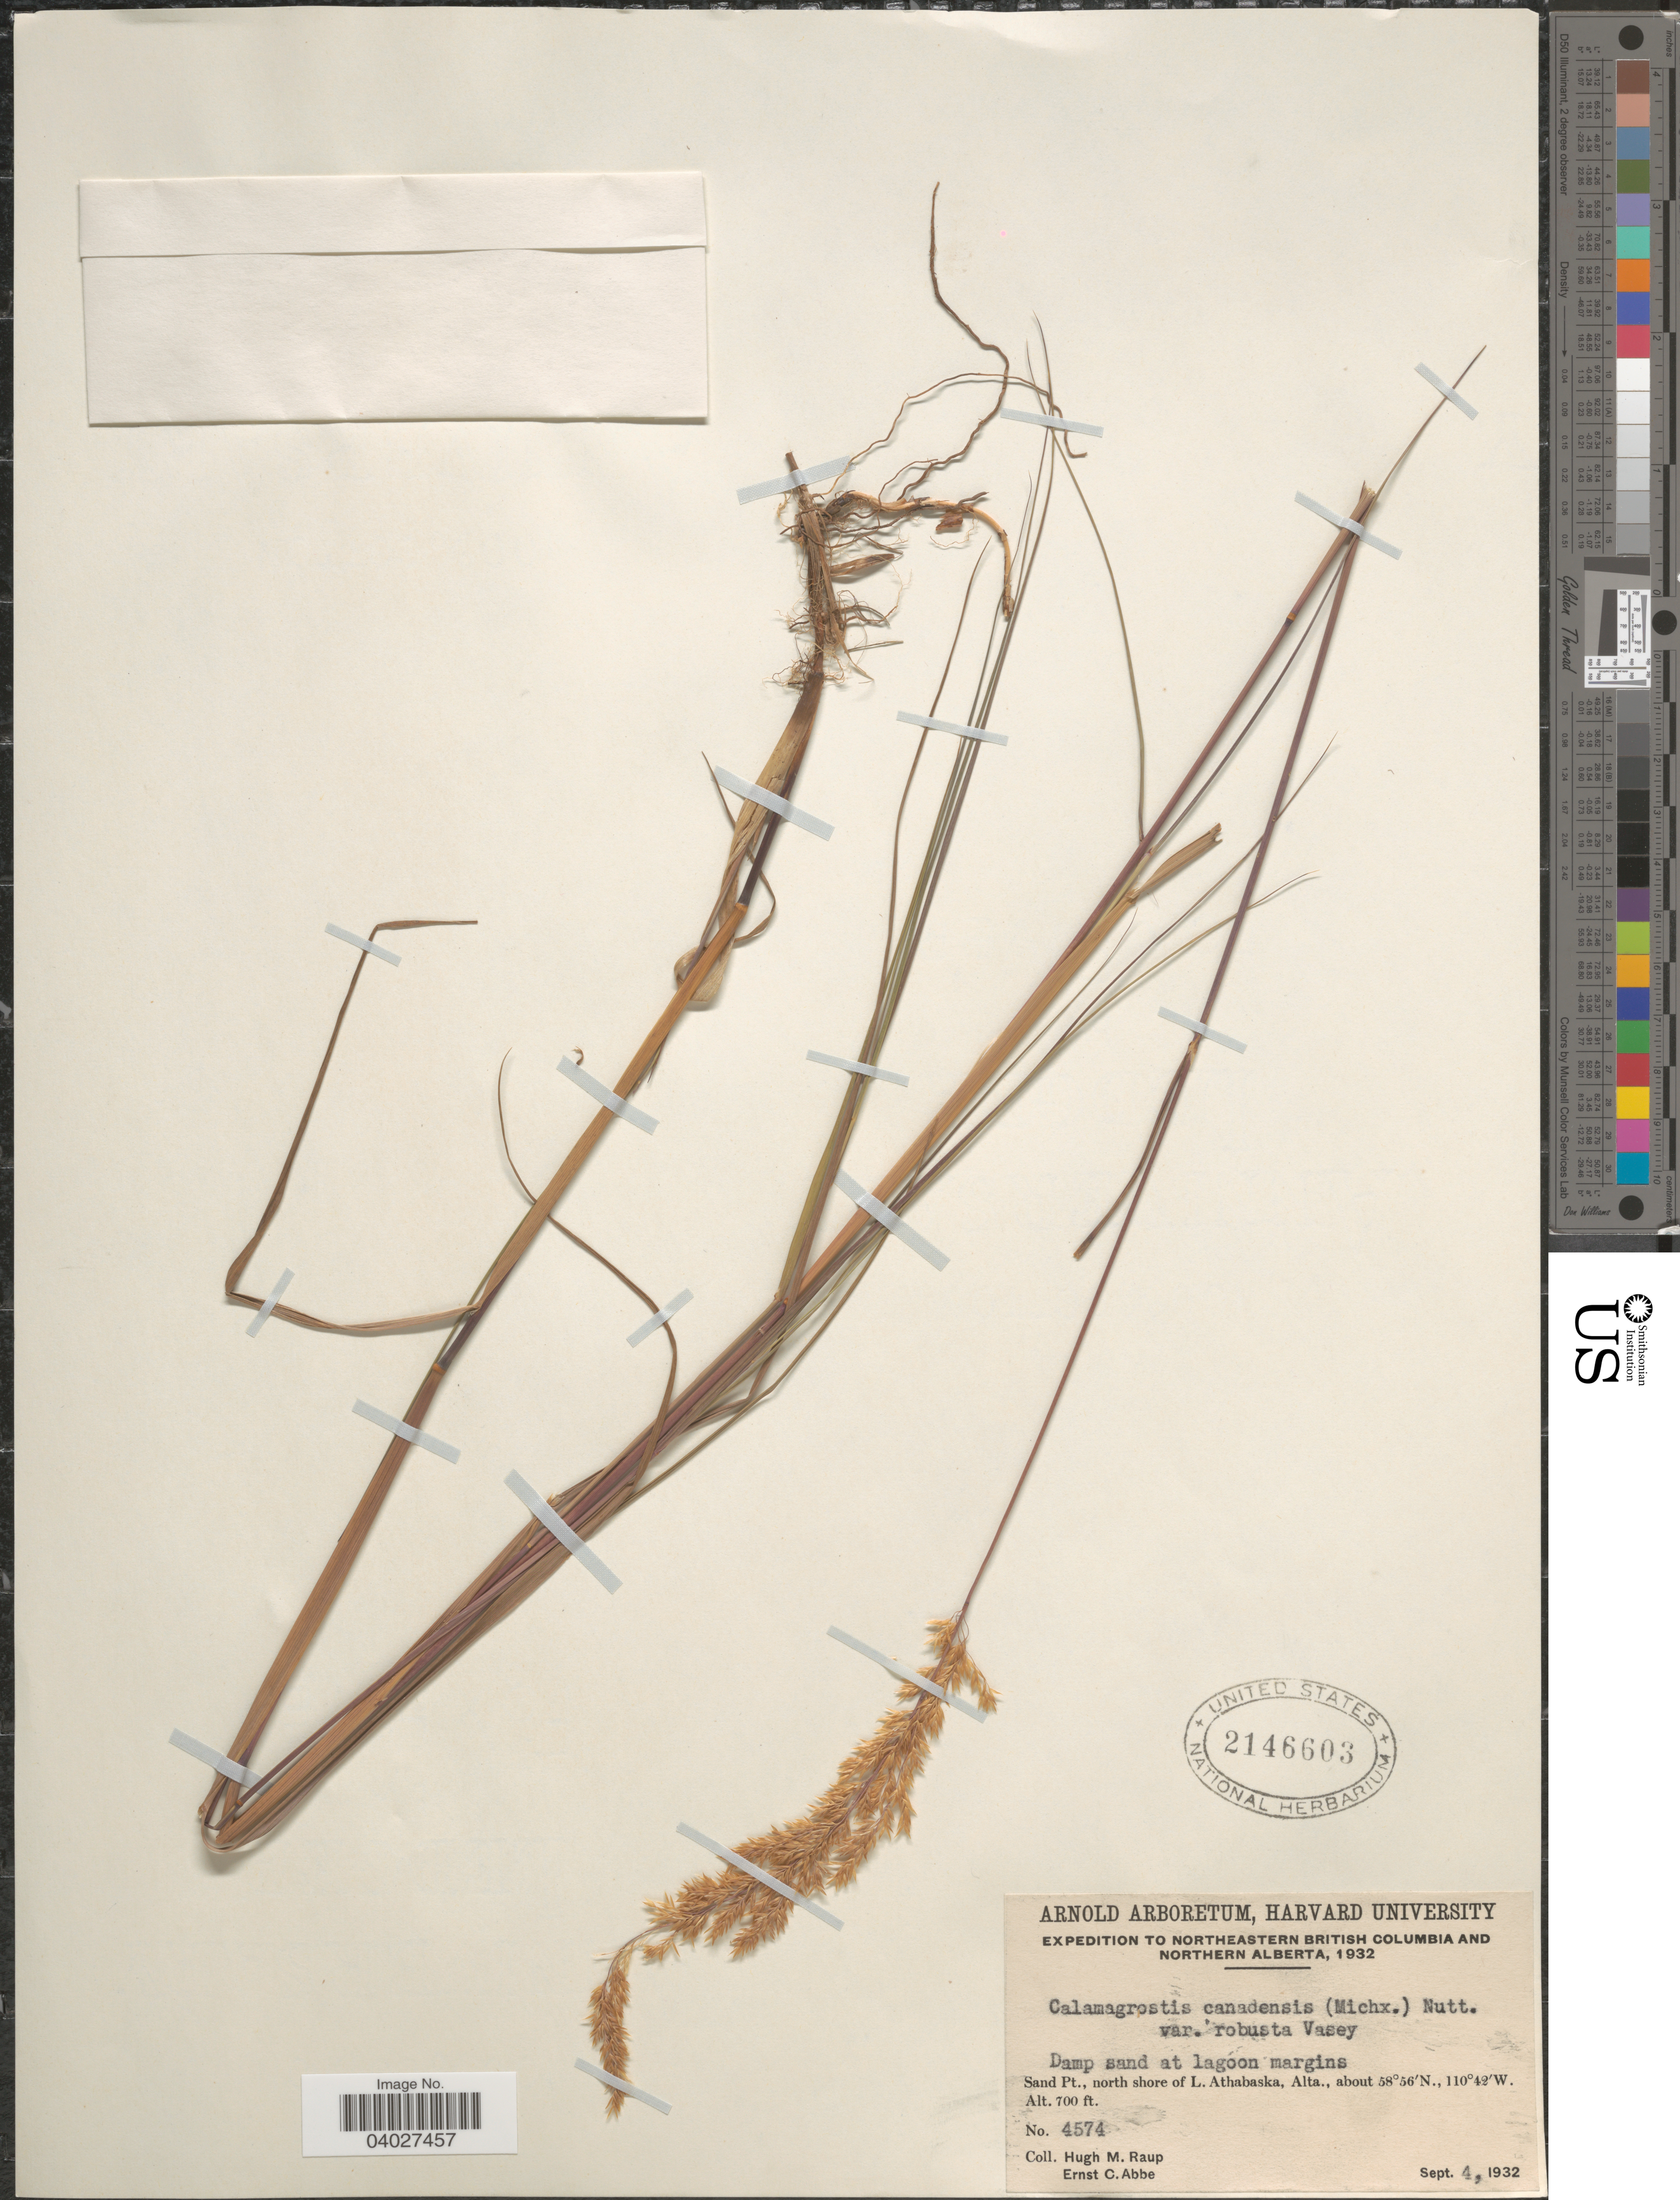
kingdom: Plantae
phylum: Tracheophyta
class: Liliopsida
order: Poales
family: Poaceae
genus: Calamagrostis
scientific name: Calamagrostis canadensis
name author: (Michx.) P. Beauv.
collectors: H. Raup & E. C. Abbe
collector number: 4574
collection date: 1932-09-04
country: Canada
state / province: Alberta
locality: Northern Alberta. Sand Pt., north shore of L. Athabaska, Alta.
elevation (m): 213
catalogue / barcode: US 2146603